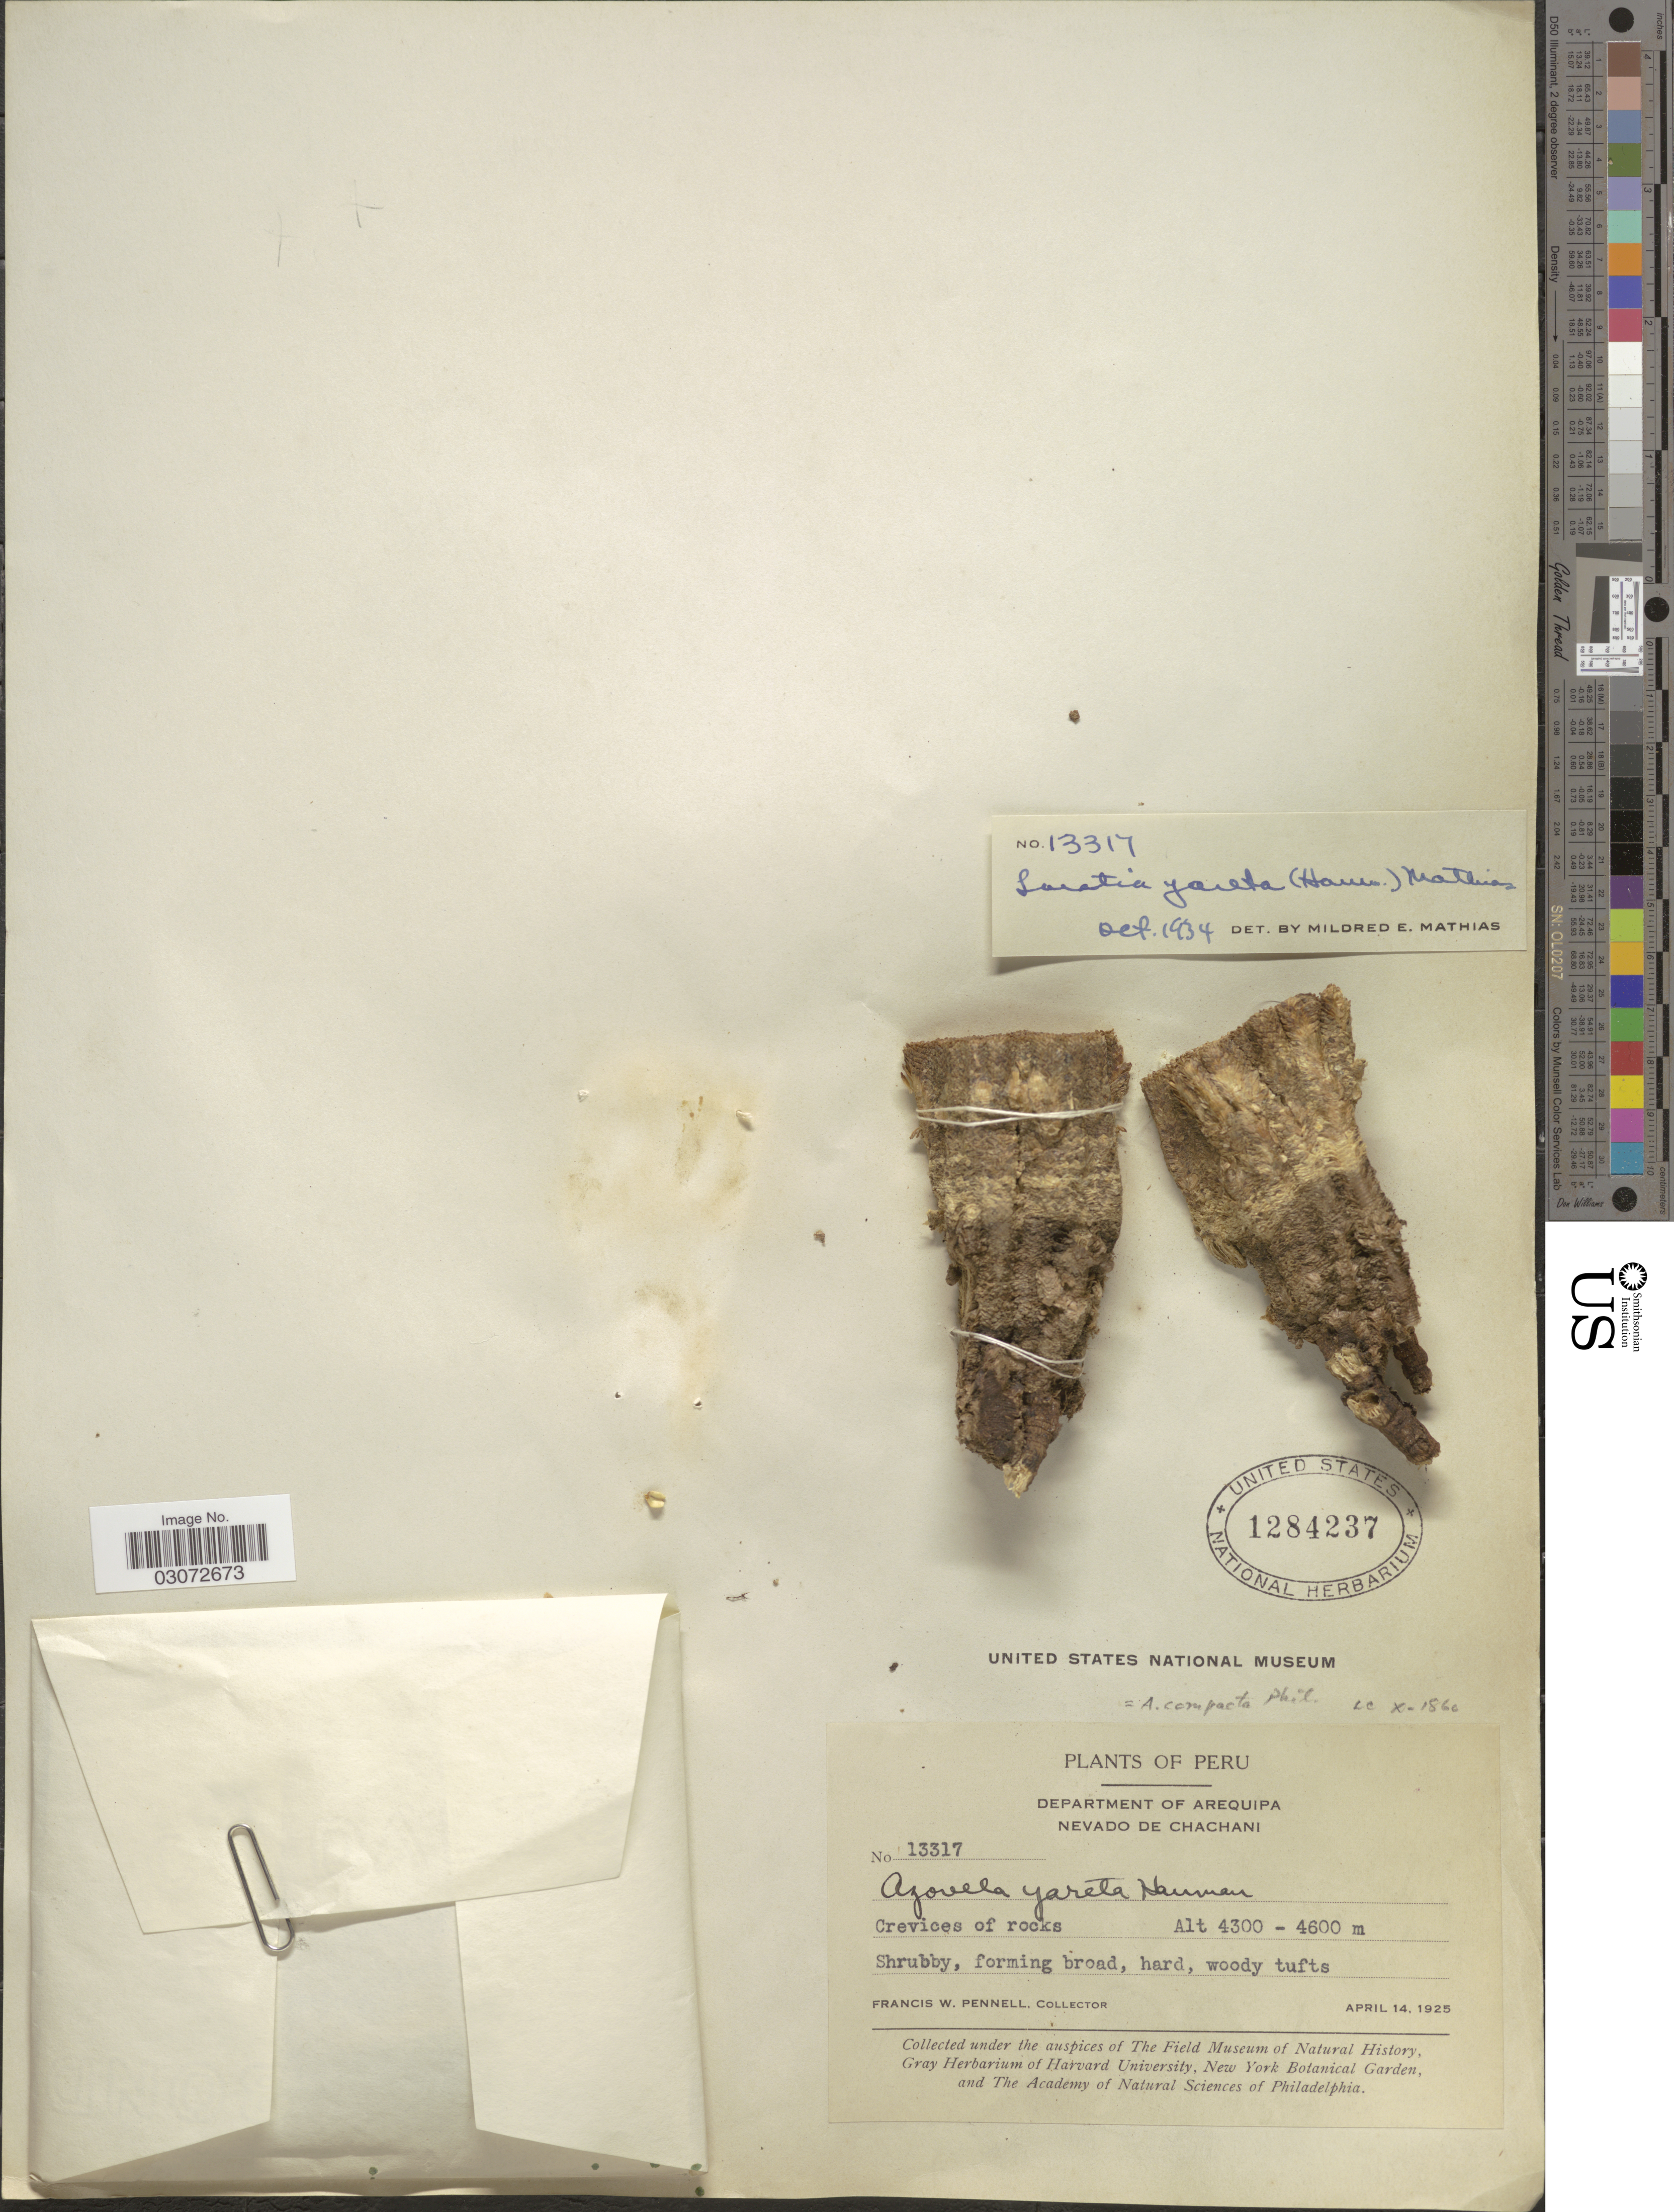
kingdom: Plantae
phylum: Tracheophyta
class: Magnoliopsida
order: Apiales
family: Apiaceae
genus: Azorella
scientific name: Azorella compacta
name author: Phil.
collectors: F. W. Pennell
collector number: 13317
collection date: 1925-04-14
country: Peru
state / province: Arequipa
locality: Department of Arequipa. Nevado de Chachani.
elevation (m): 4300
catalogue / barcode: US 1284237